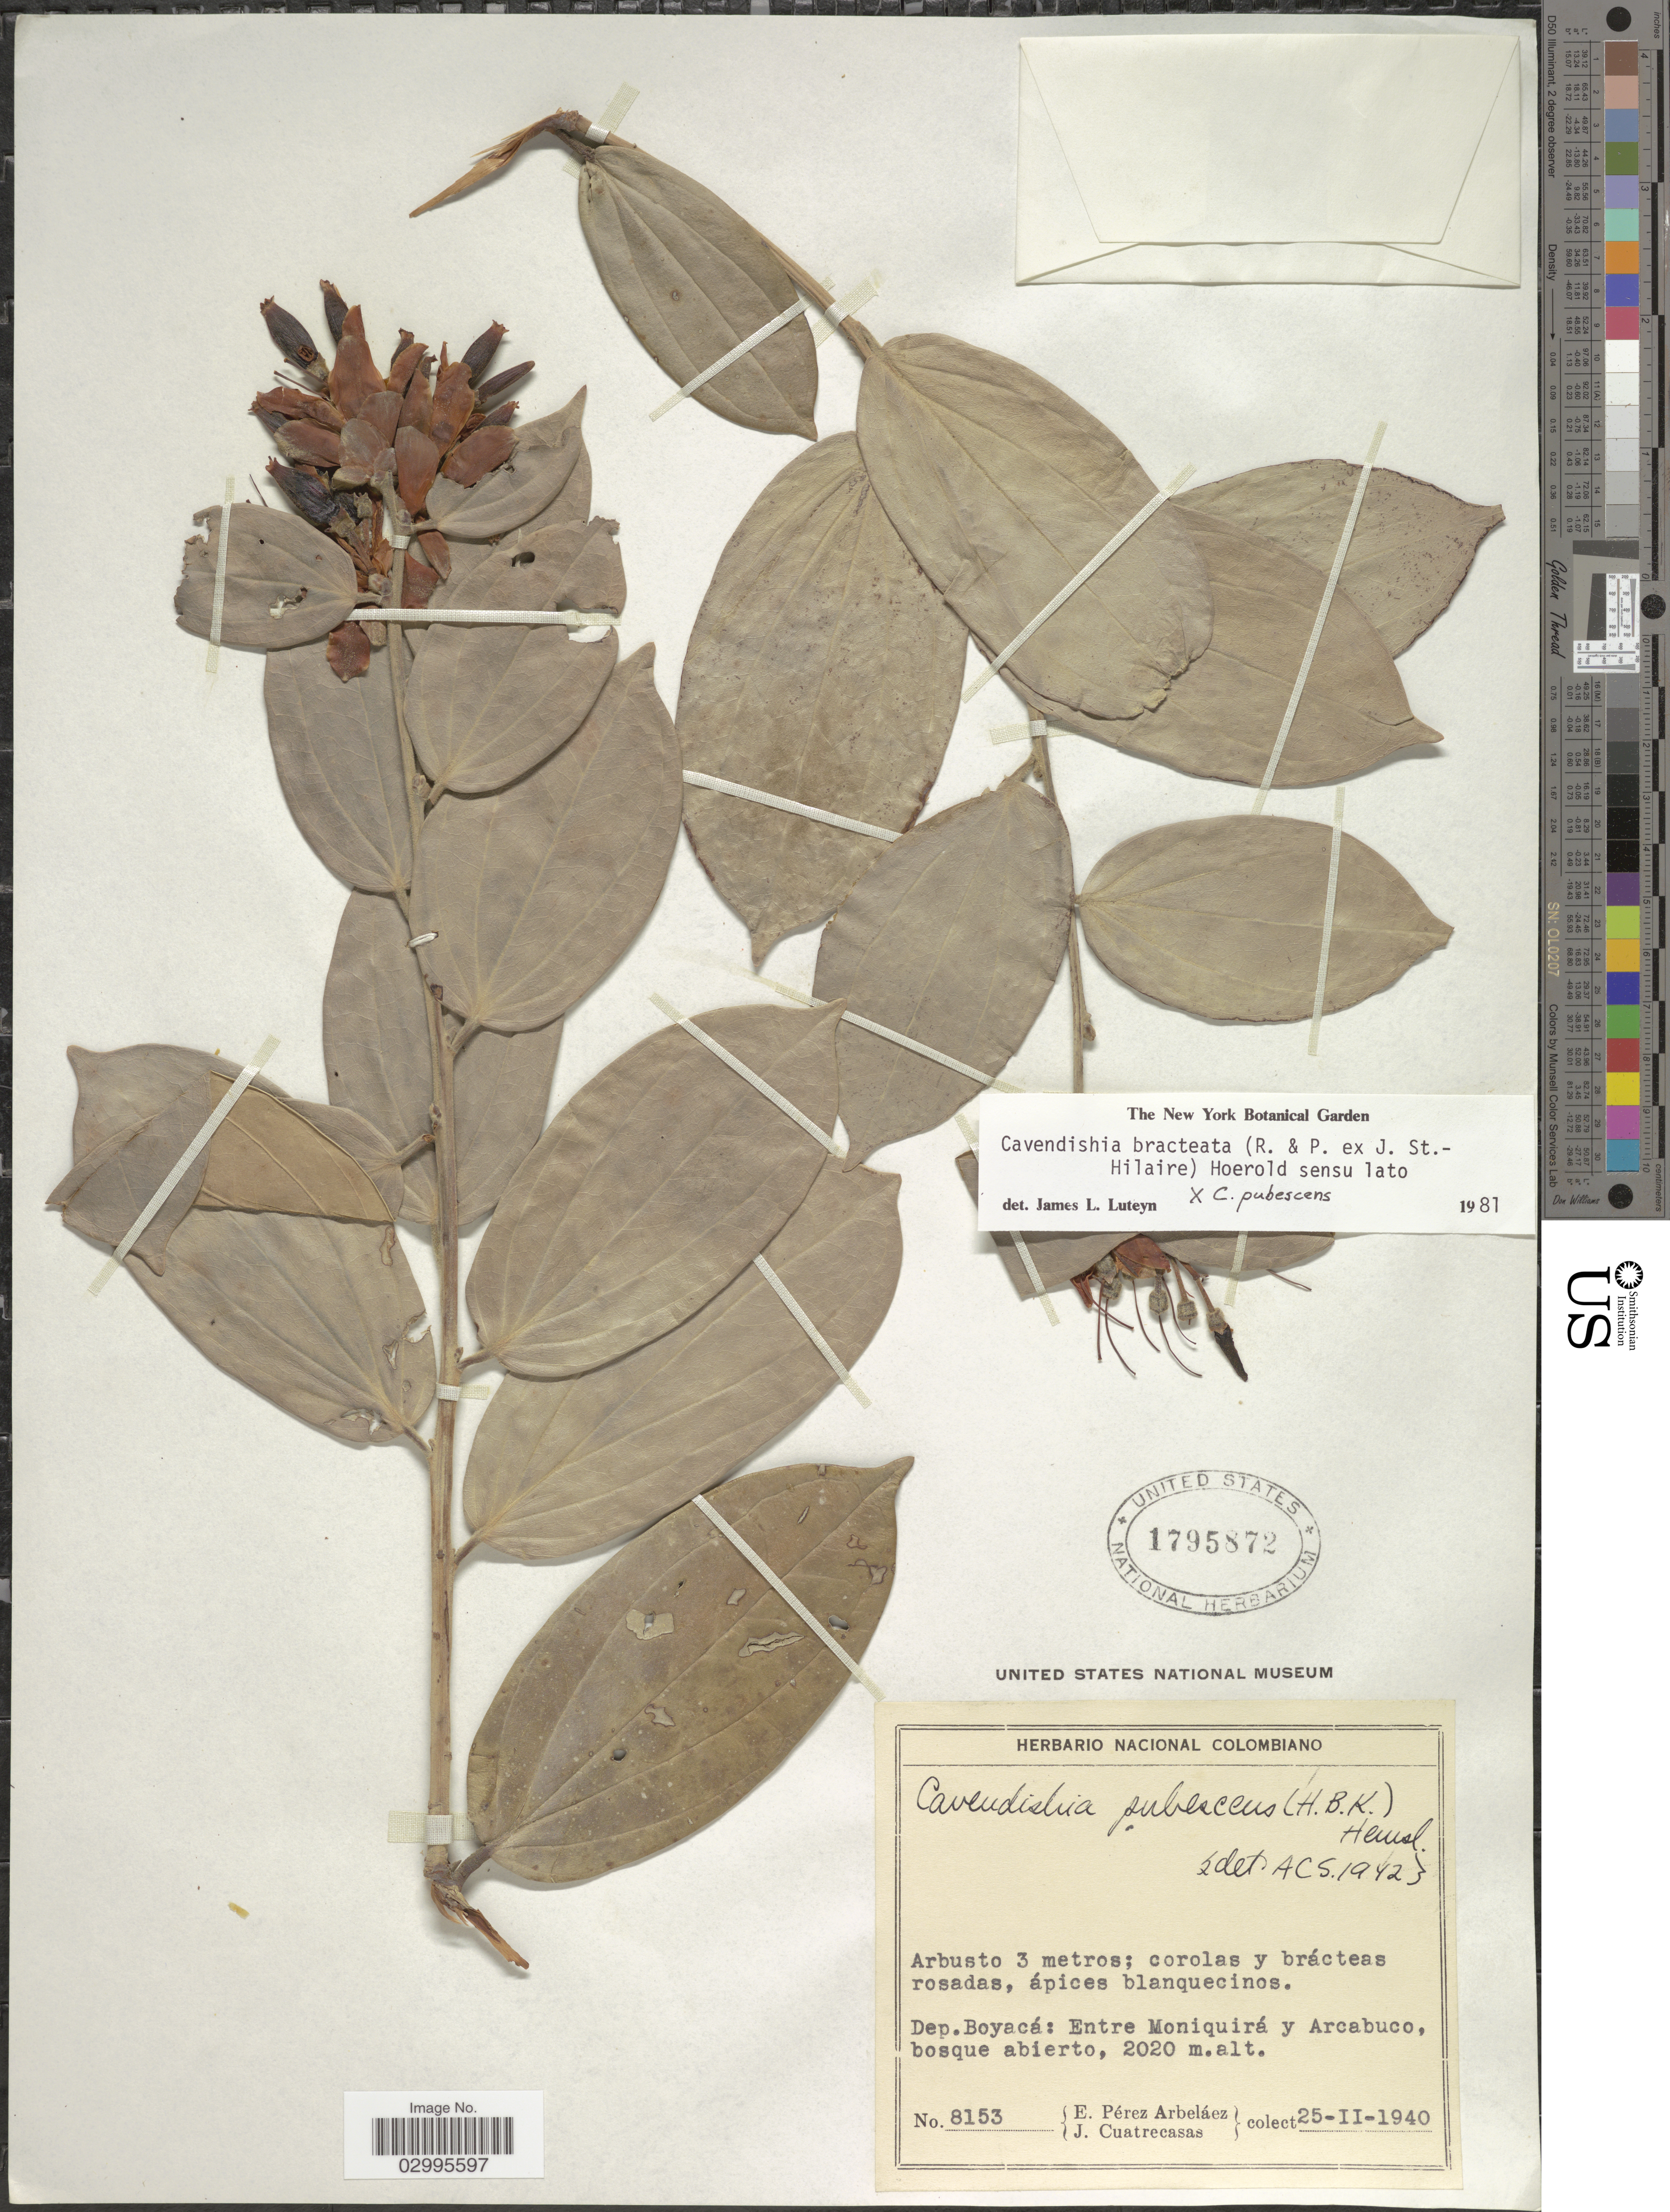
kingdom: Plantae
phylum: Tracheophyta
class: Magnoliopsida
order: Ericales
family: Ericaceae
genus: Cavendishia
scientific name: Cavendishia bracteata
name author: (Ruiz & Pav. ex J. St.-Hil.) Hoerold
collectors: E. Pérez Arbeláez & J. Cuatrecasas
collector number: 8153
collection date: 1940-02-25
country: Colombia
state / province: Boyacá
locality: Dep. Boyacá: Entre Moniquirá y Arcabuco, bosque abierto.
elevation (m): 2020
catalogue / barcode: US 1795872